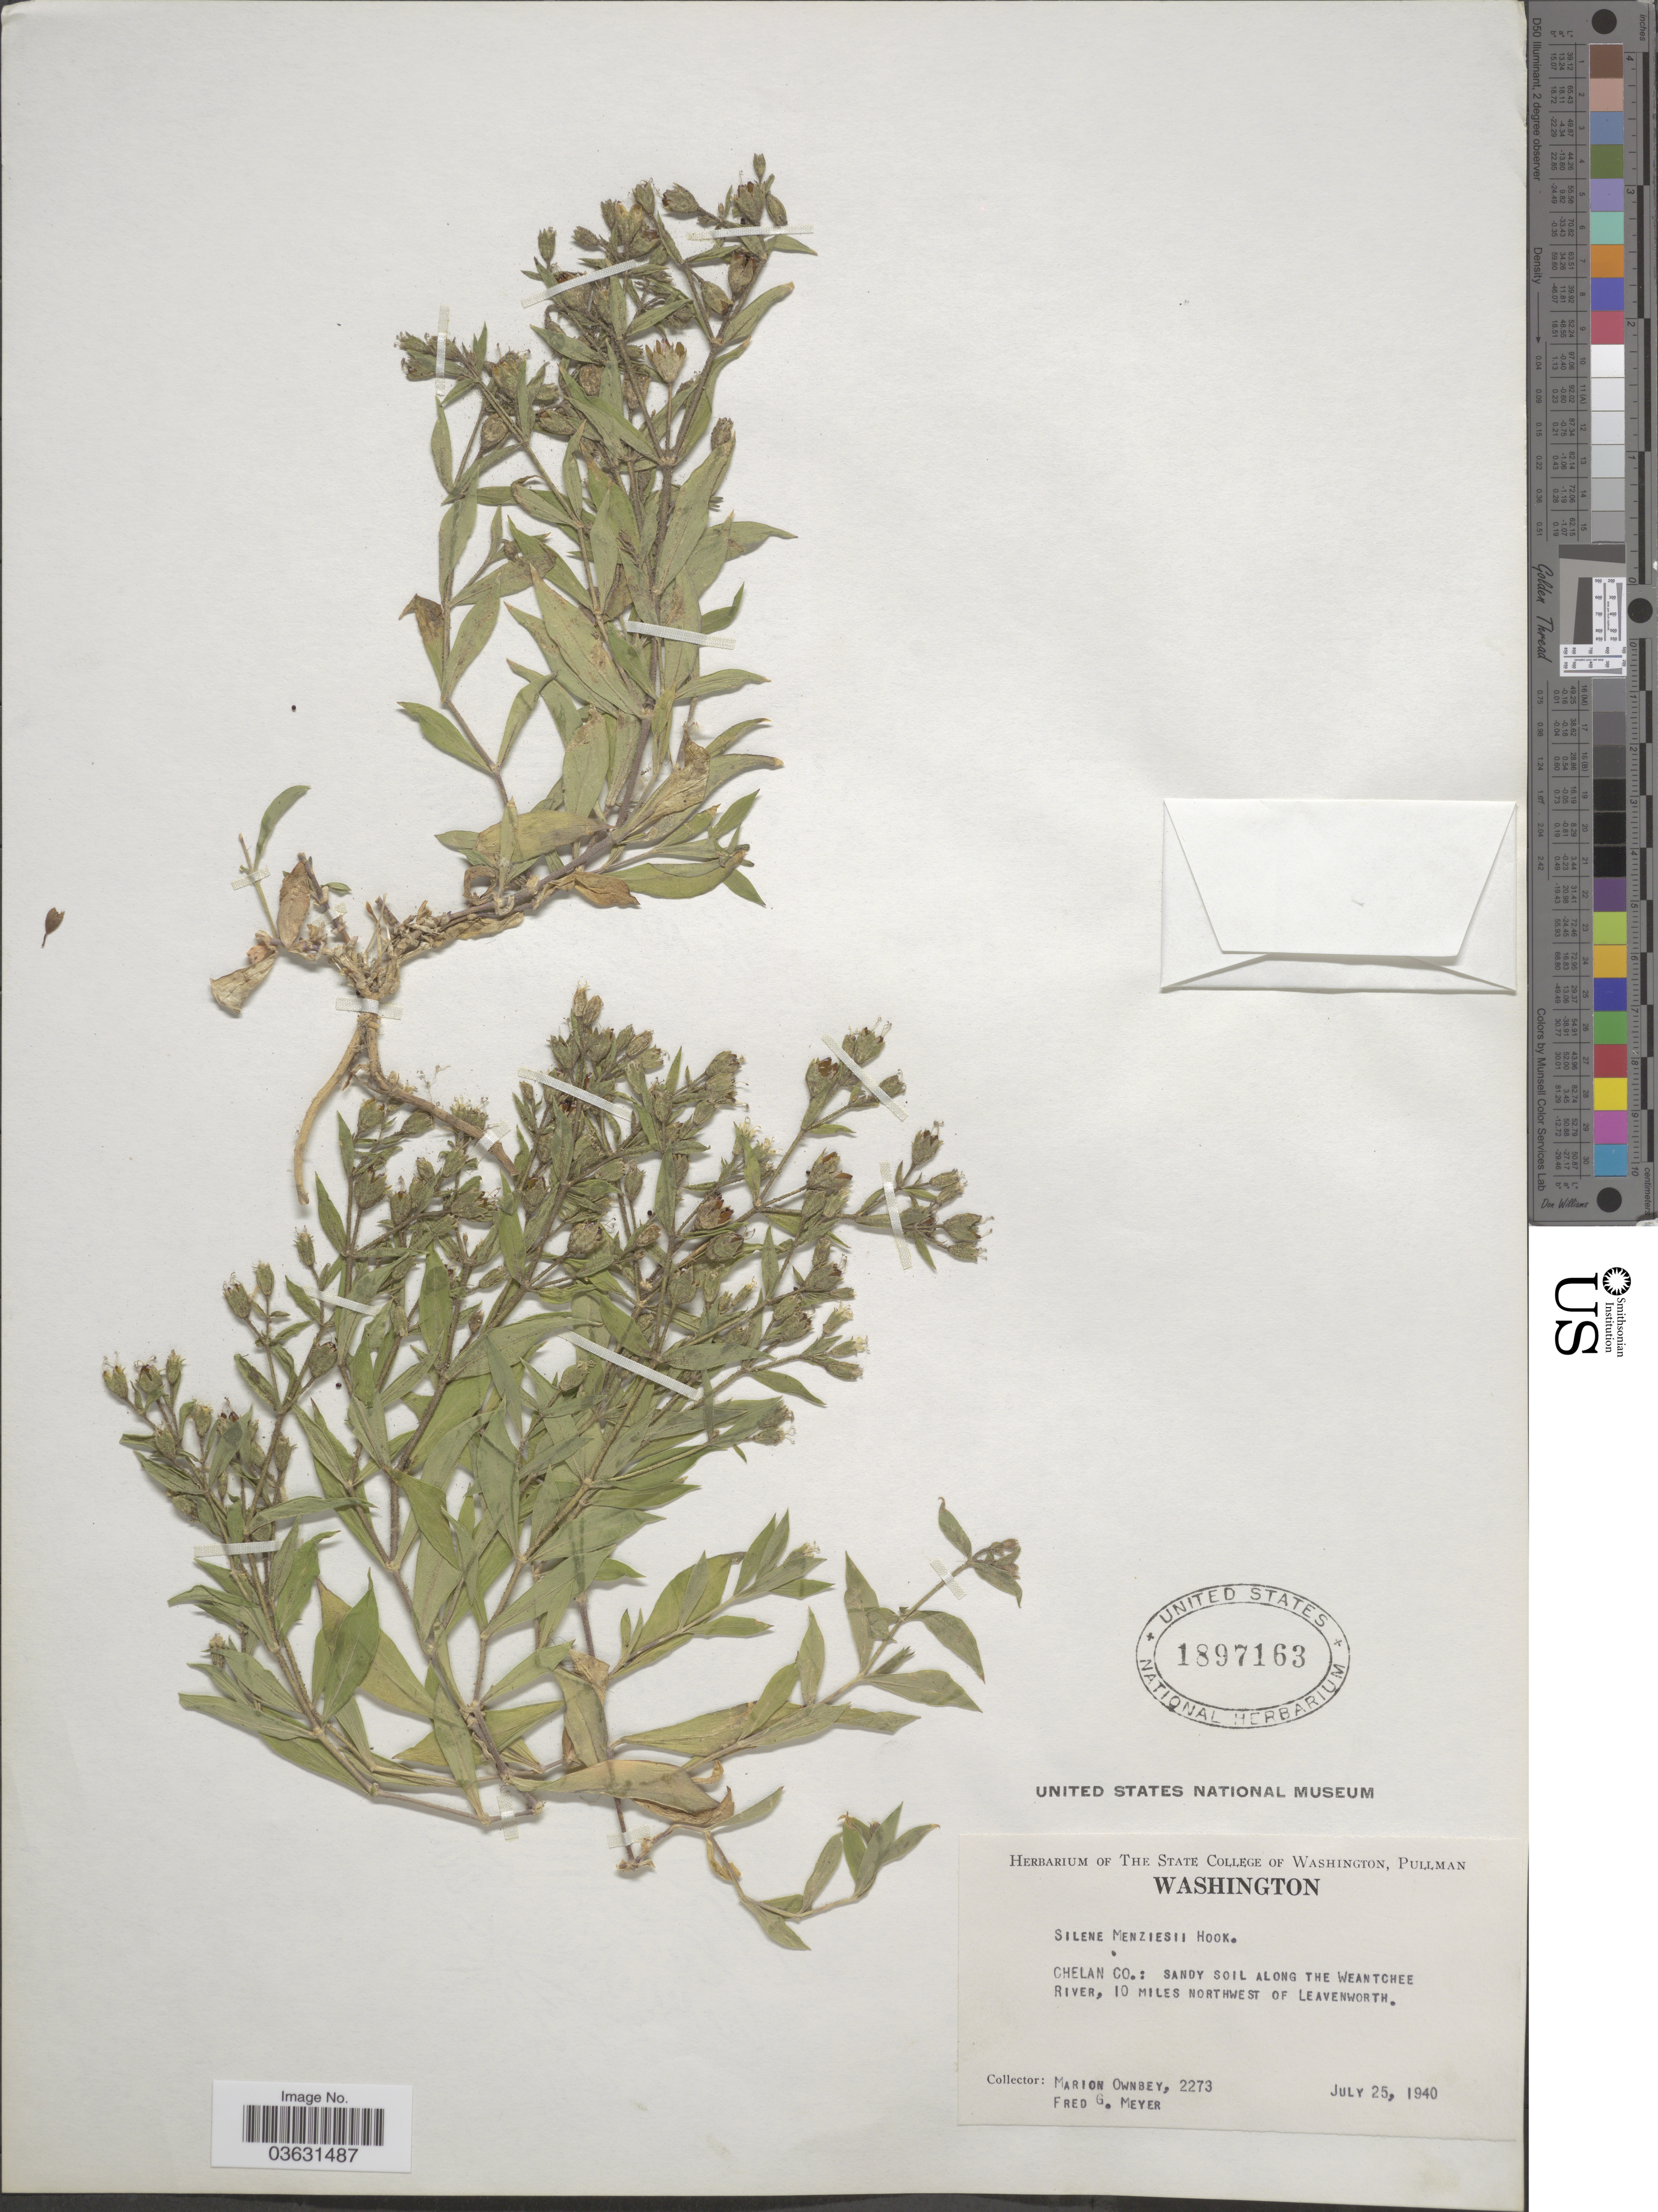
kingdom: Plantae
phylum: Tracheophyta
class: Magnoliopsida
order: Caryophyllales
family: Caryophyllaceae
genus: Silene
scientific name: Silene menziesii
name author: Hook.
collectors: M. Ownbey & F. G. Meyer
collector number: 2273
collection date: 1940-07-25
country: United States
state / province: Washington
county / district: Chelan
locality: Chelan Co.: along the Weantchee River, 10 miles northwest of Leavenworth.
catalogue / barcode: US 1897163